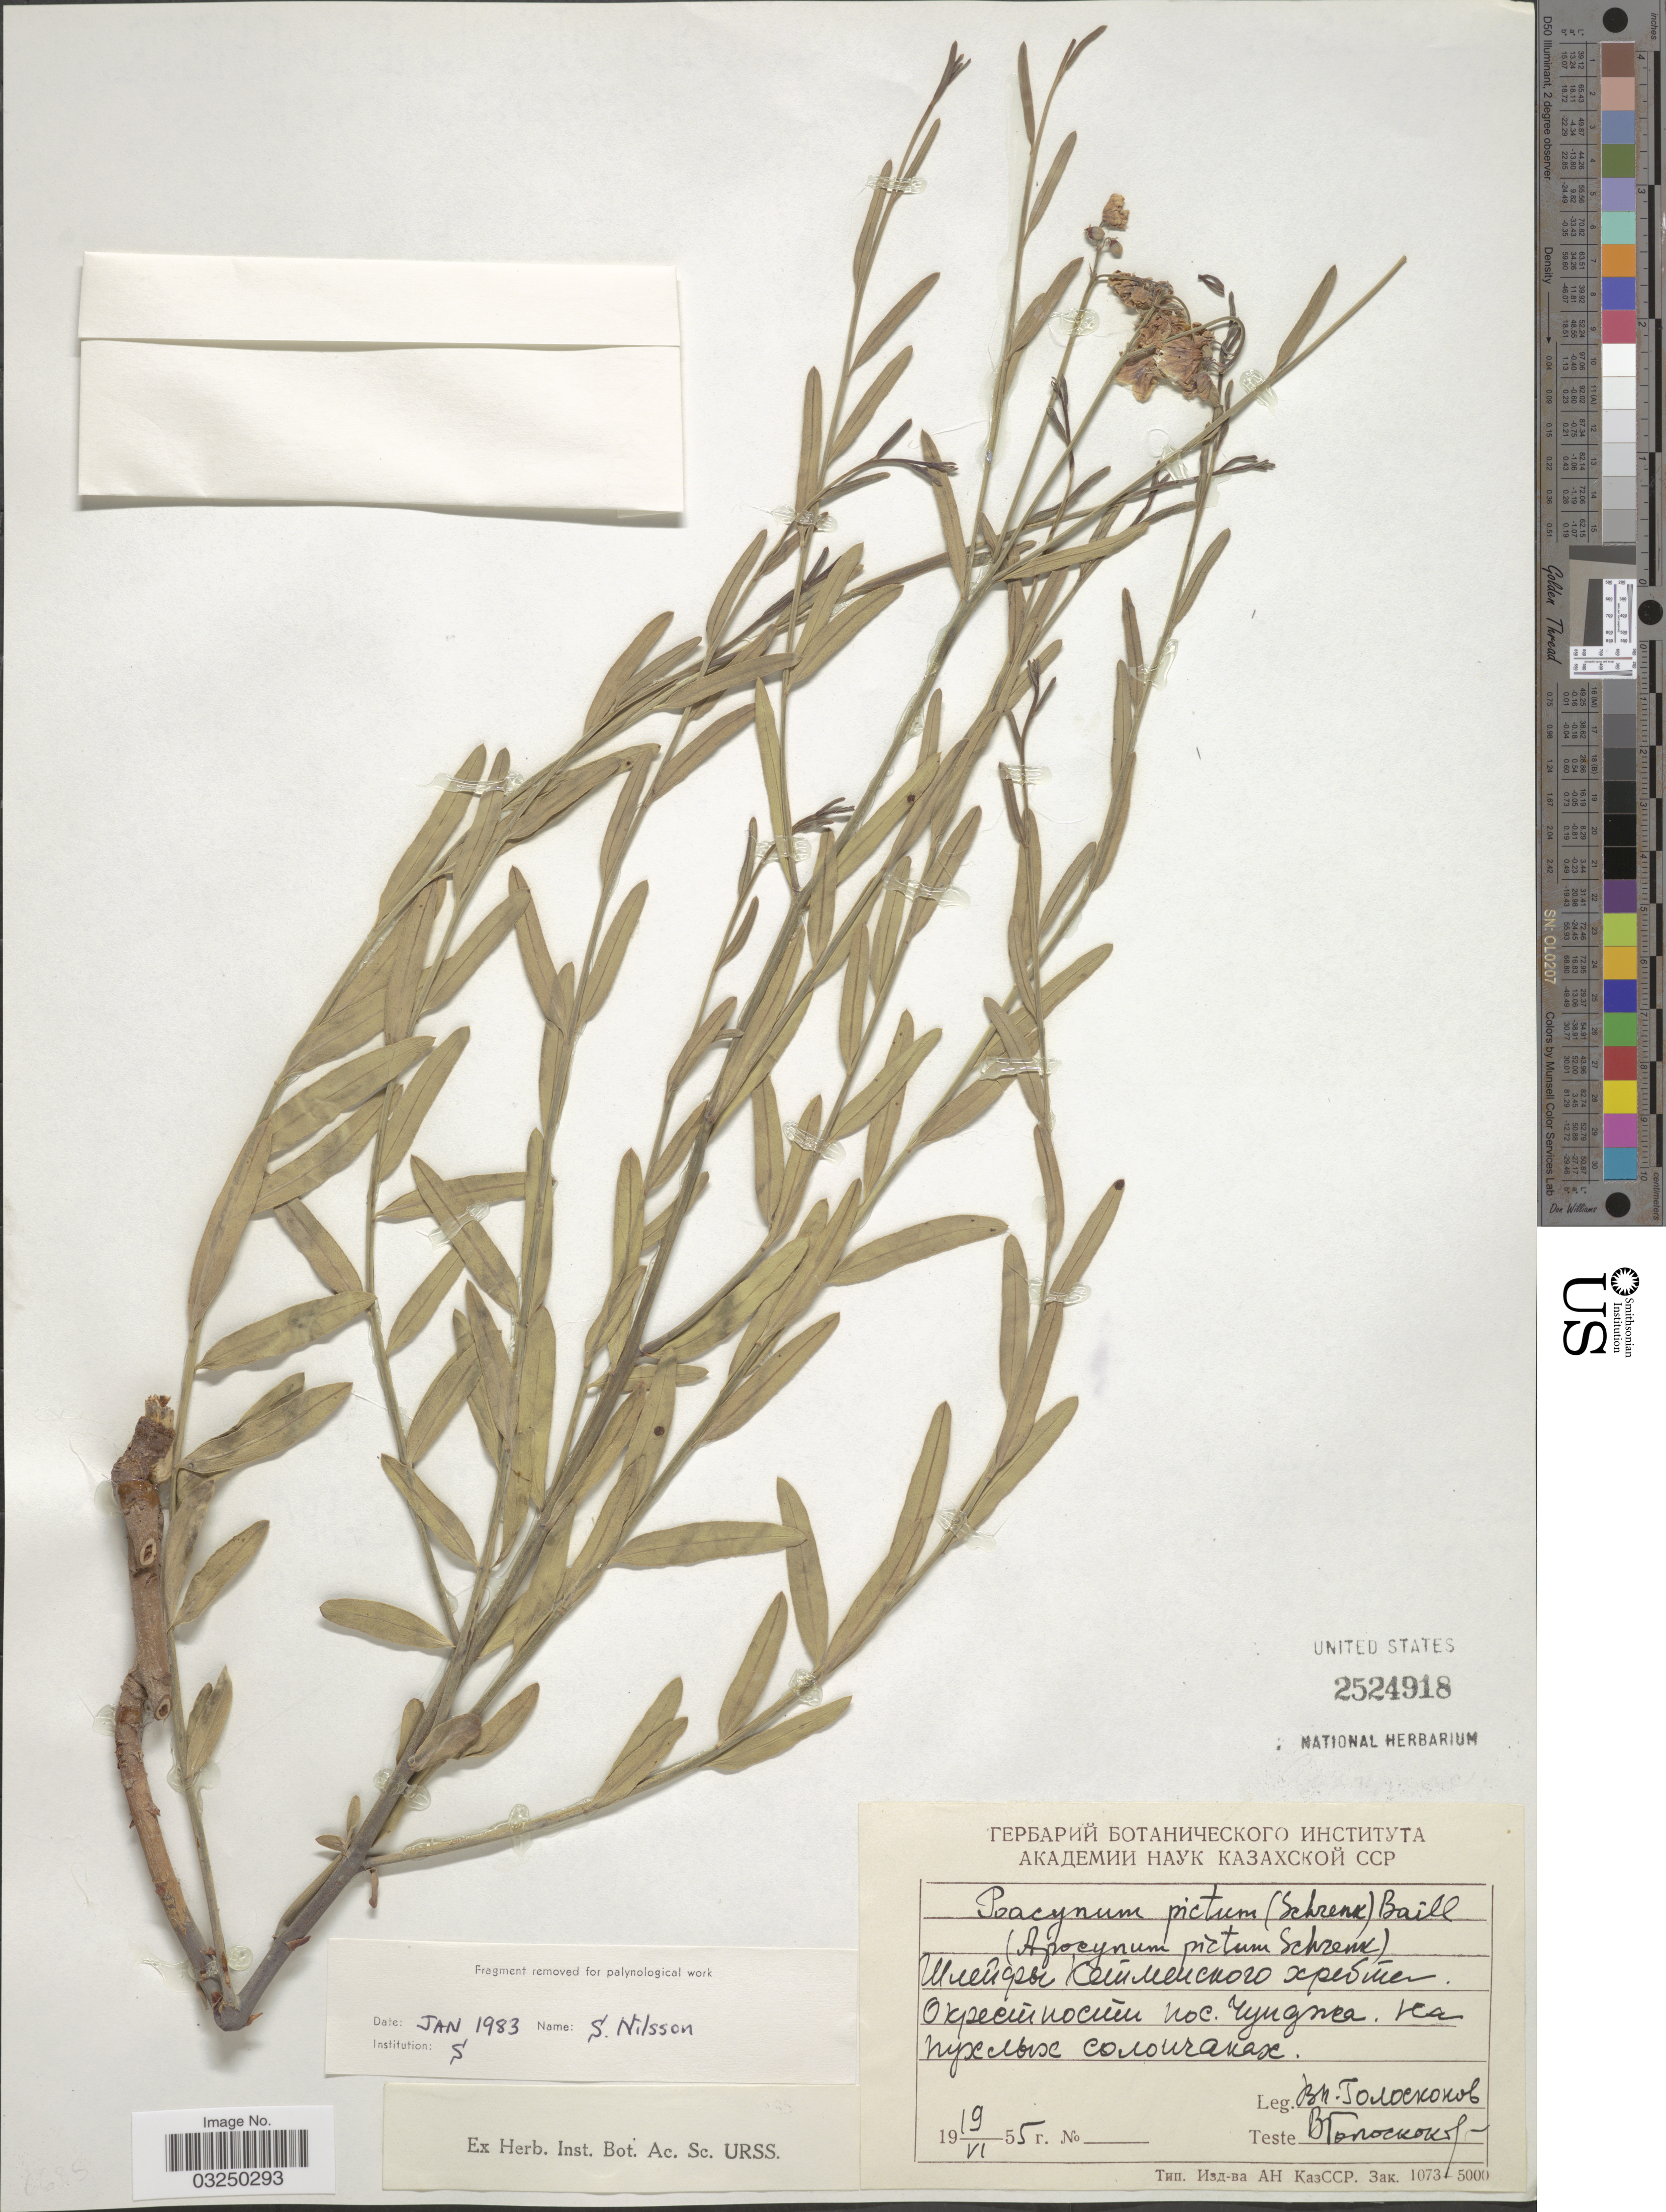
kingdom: Plantae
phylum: Tracheophyta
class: Magnoliopsida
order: Gentianales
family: Apocynaceae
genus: Poacynum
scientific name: Poacynum pictum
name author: (Schrenk) Baill.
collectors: X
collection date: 1955-06-19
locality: X.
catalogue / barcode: US 2524918